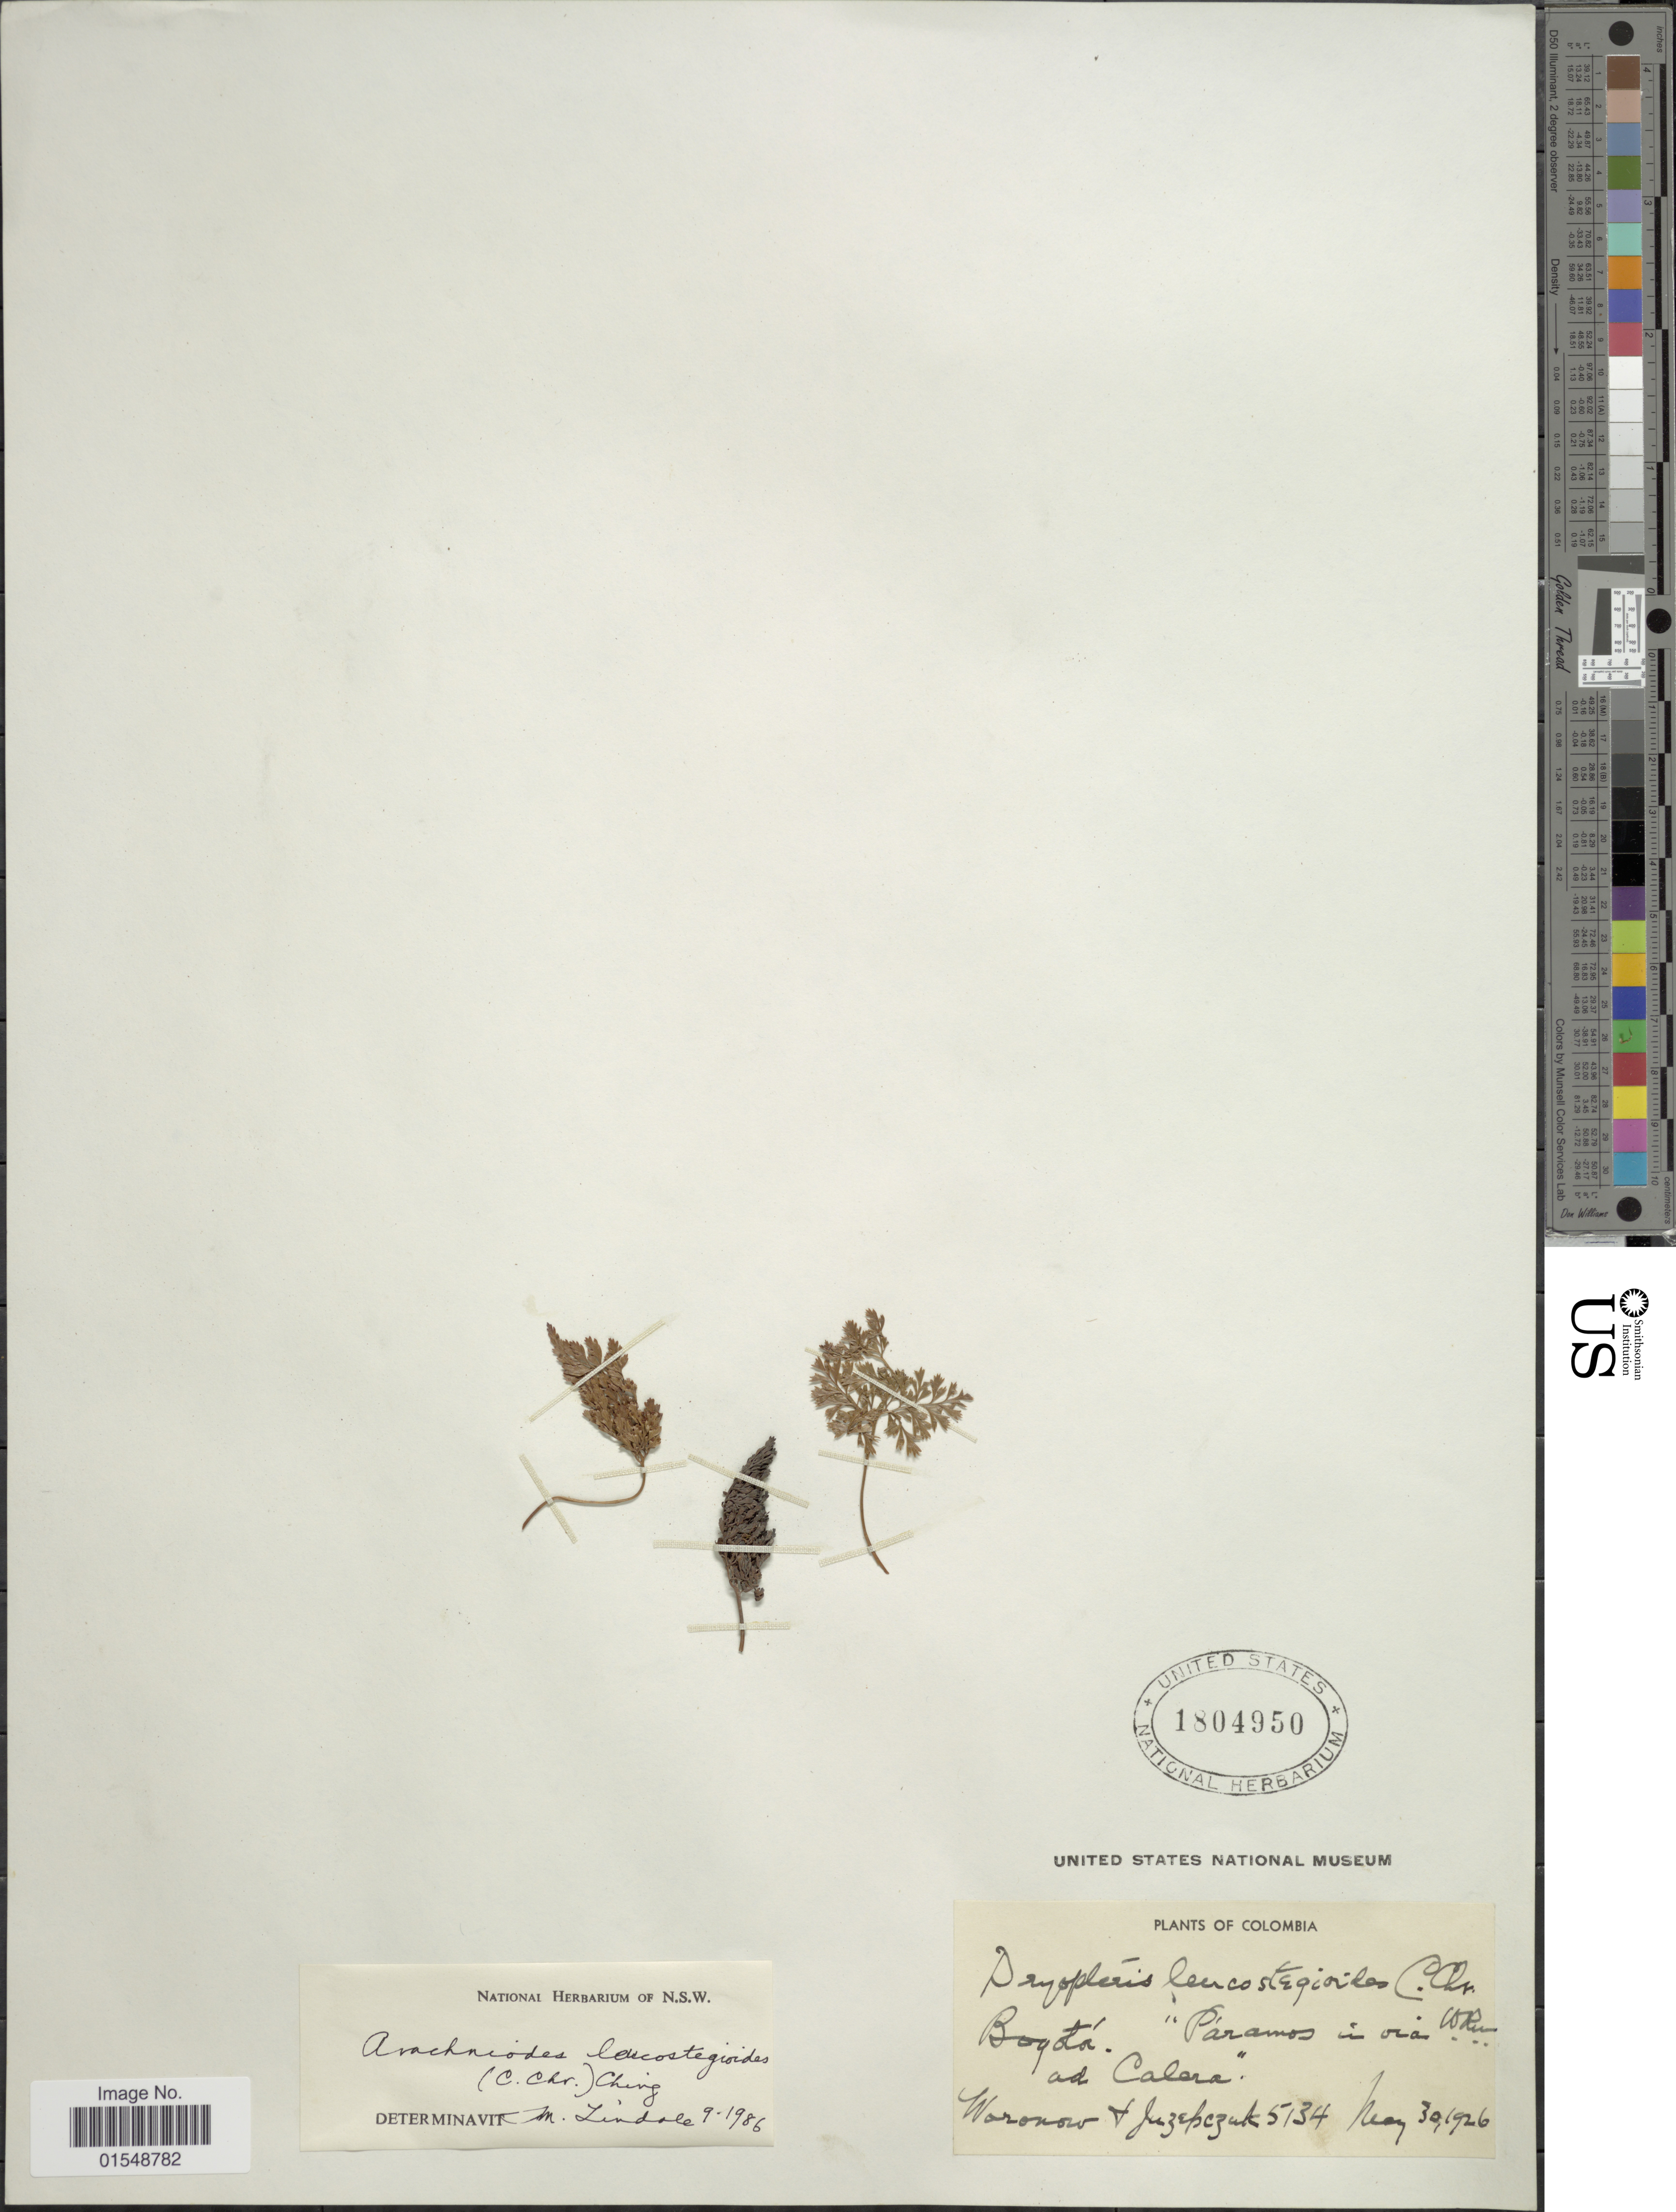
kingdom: Plantae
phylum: Tracheophyta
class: Polypodiopsida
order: Polypodiales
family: Dryopteridaceae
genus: Arachniodes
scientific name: Arachniodes leucostegioides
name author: (C. Chr.) Ching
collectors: G. Woronow & J. Juzepczuk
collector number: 5134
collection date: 1926-05-30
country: Colombia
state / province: Bogota D.C.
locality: Bogotá, "Paramos in via ad Calera".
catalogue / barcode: US 1804950